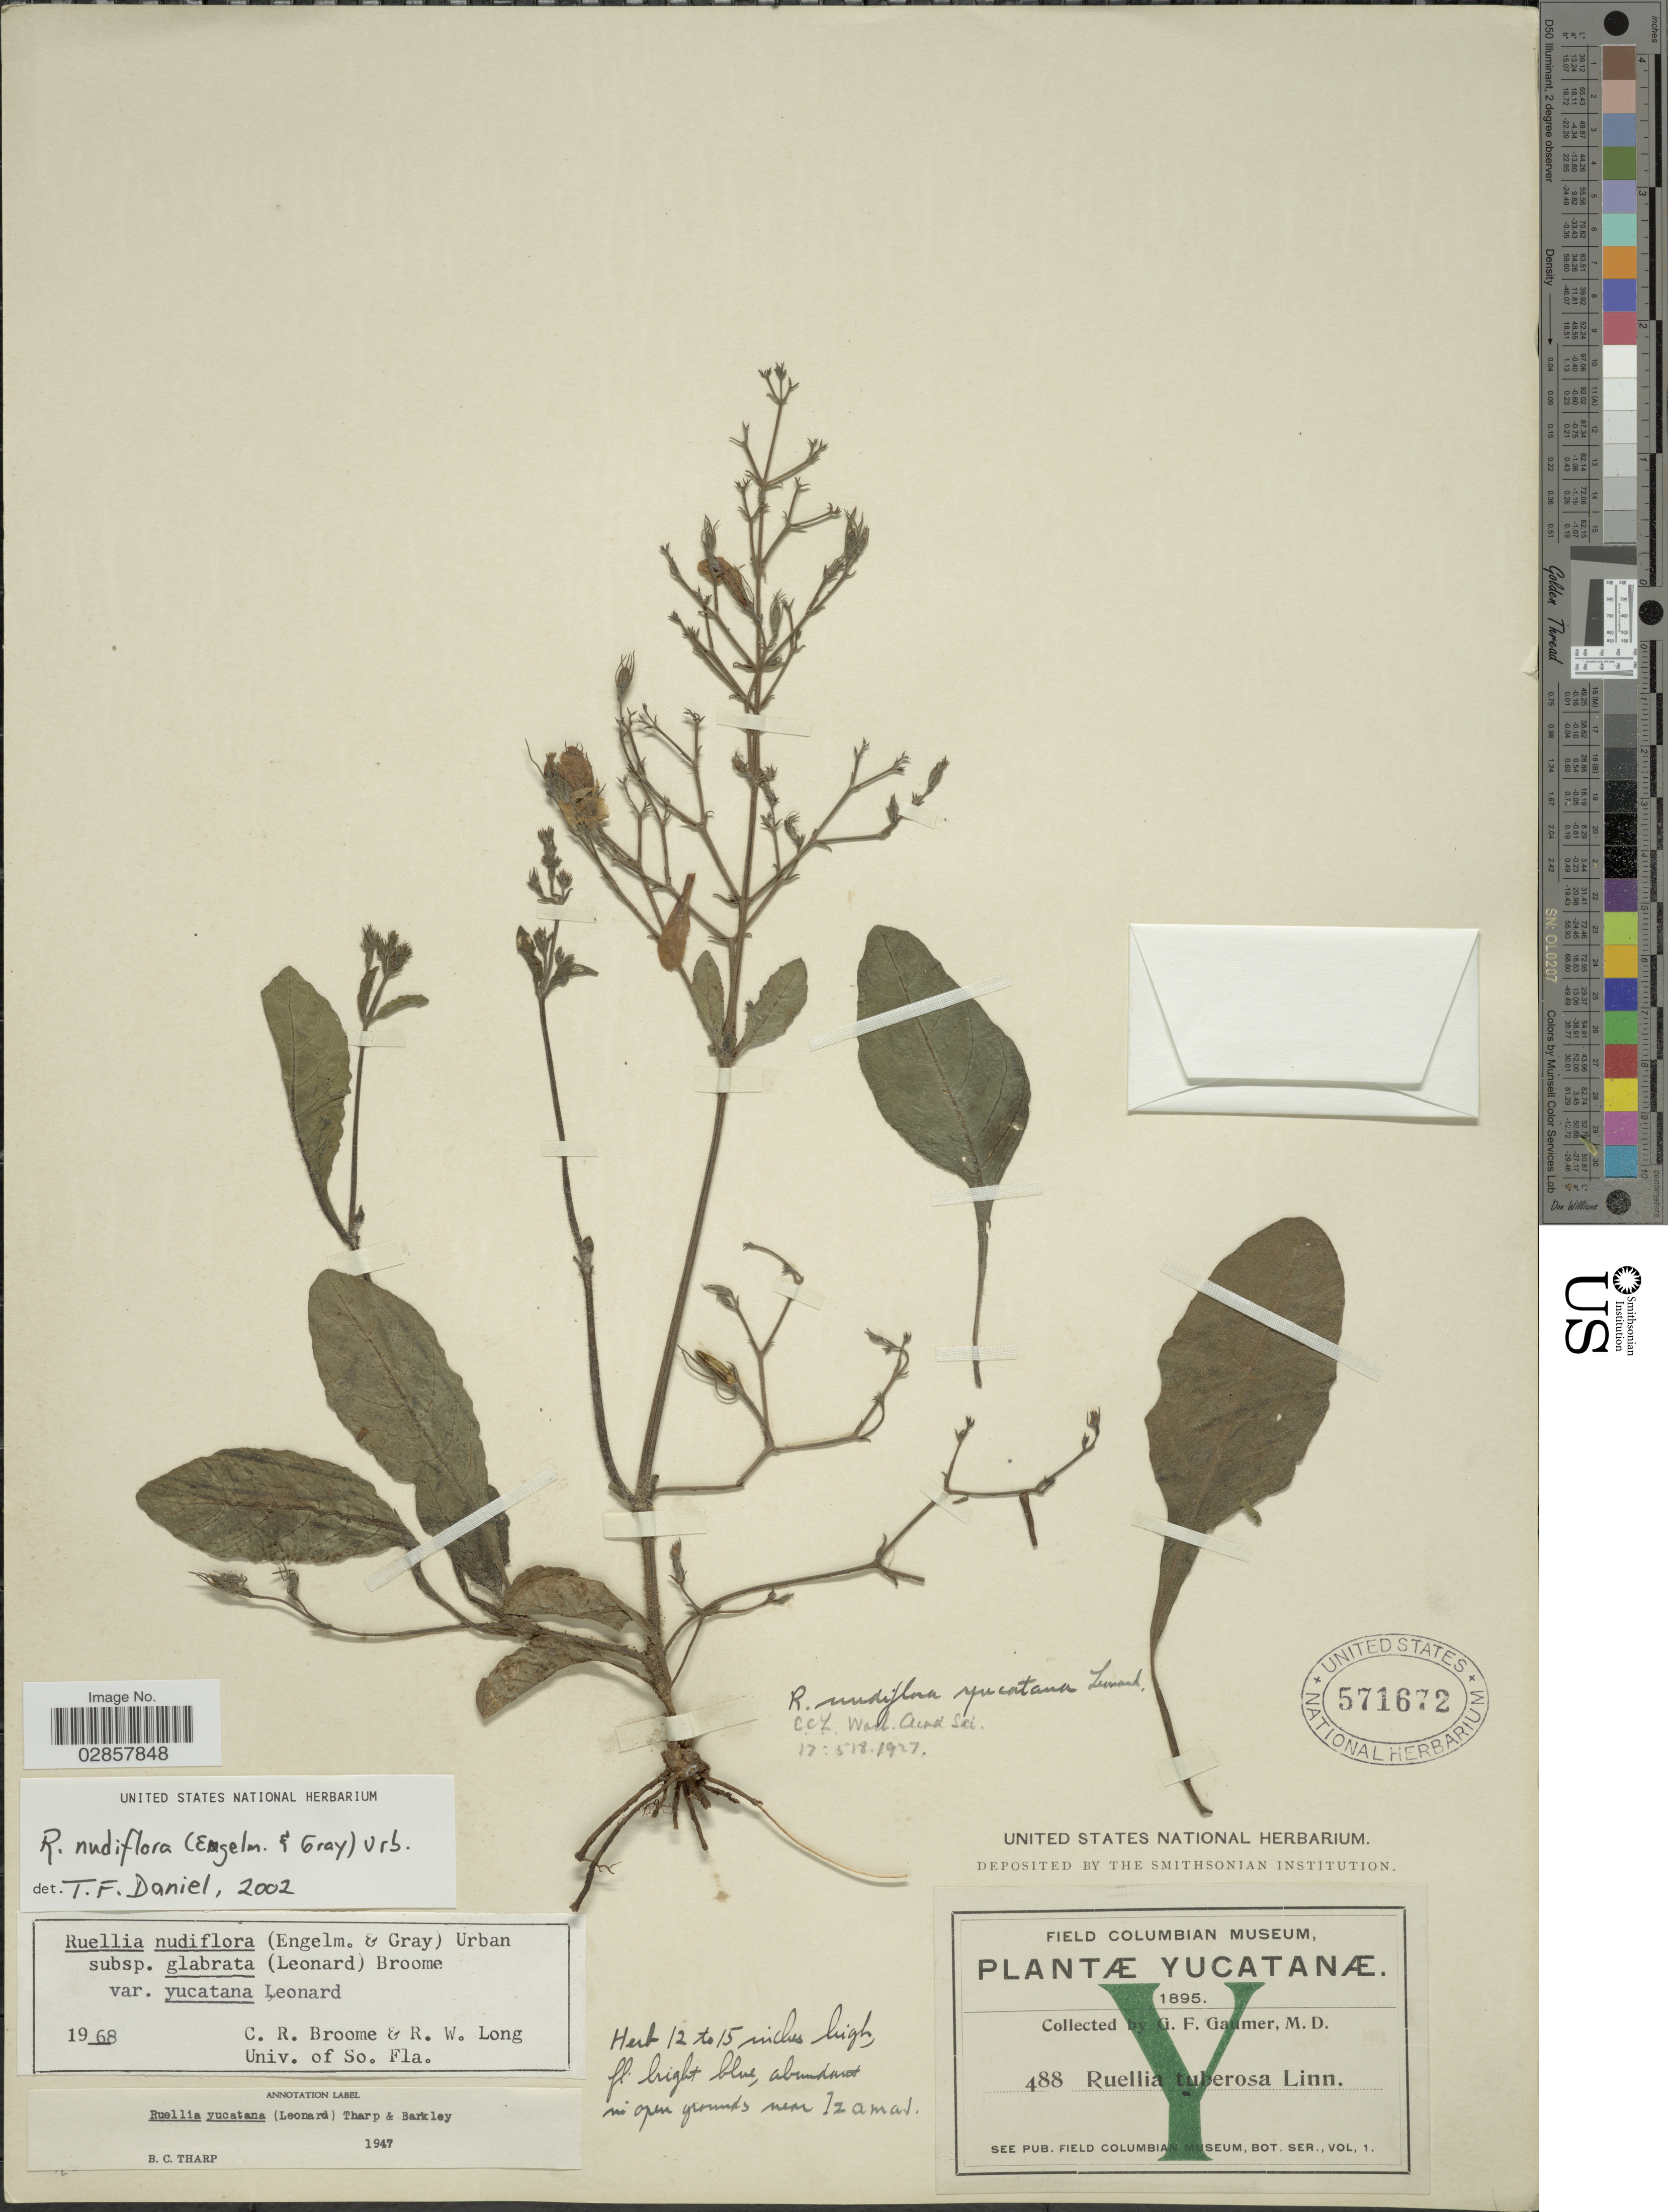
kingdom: Plantae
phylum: Tracheophyta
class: Magnoliopsida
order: Lamiales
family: Acanthaceae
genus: Ruellia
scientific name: Ruellia nudiflora var. yucatana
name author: Leonard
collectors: G. F. Gaumer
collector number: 488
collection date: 1895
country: Mexico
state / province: Yucatán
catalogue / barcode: US 571672